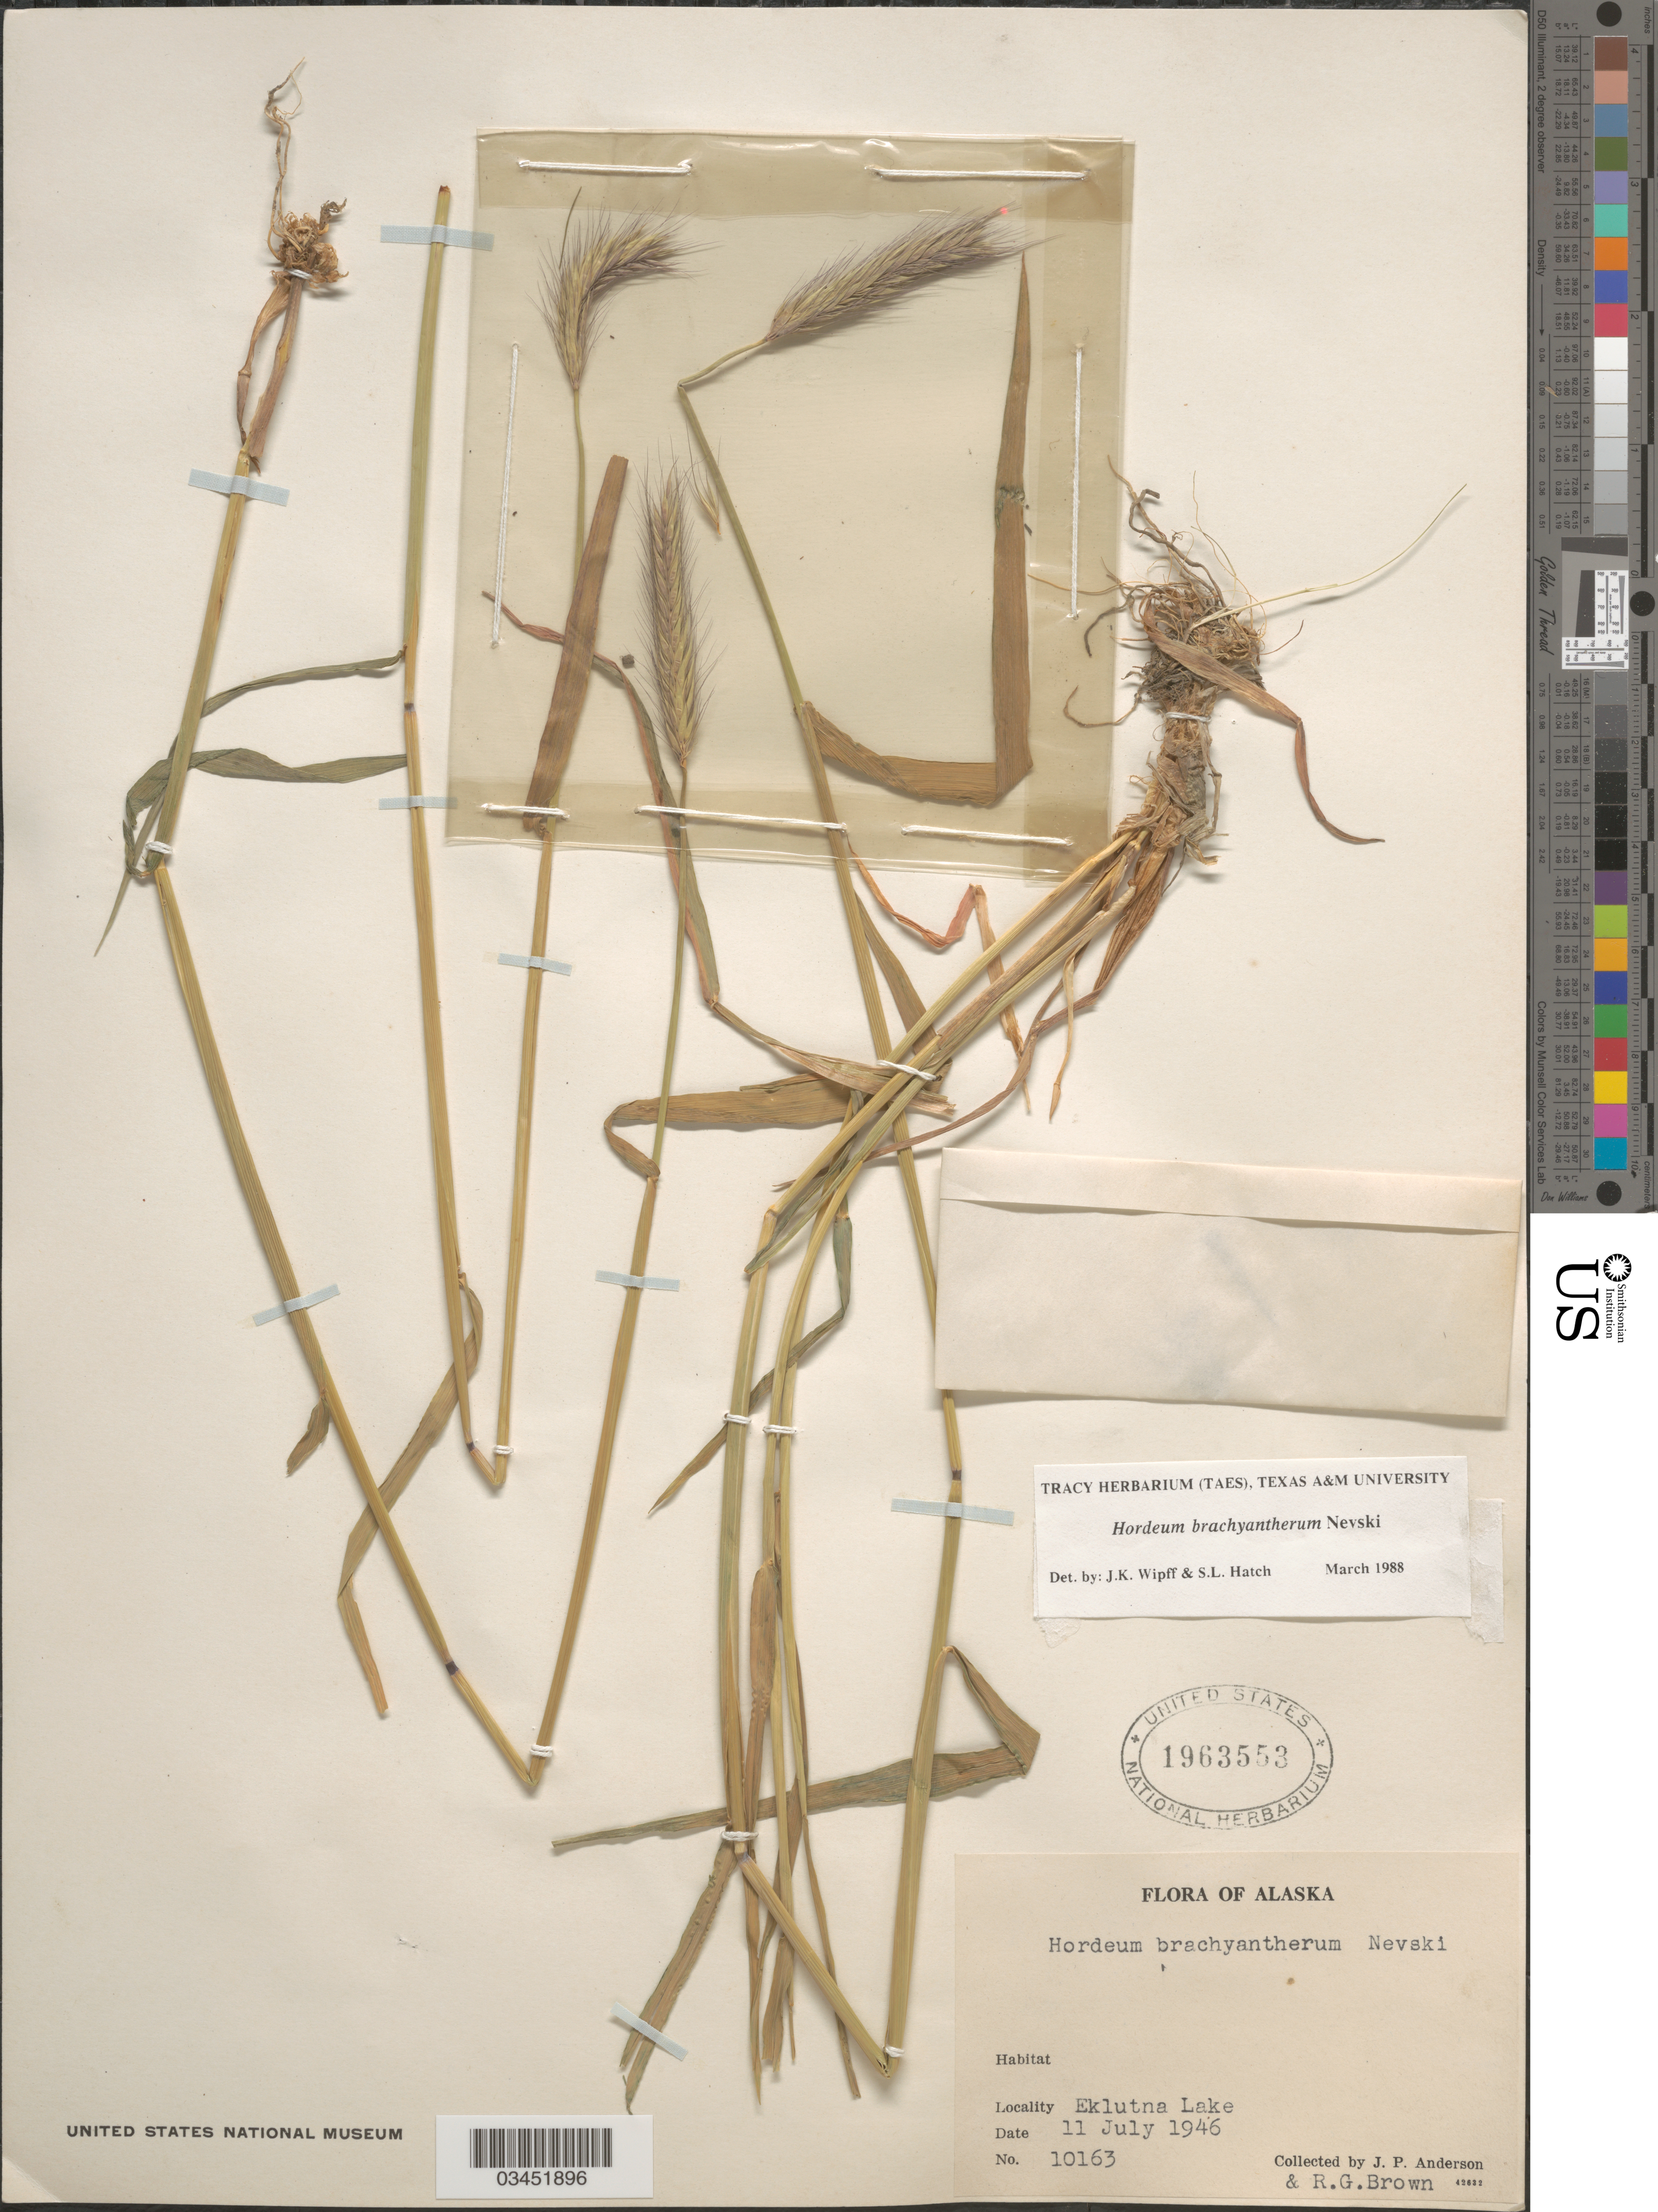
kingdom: Plantae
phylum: Tracheophyta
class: Liliopsida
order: Poales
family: Poaceae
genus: Hordeum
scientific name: Hordeum brachyantherum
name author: Nevski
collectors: J. P. Anderson & R. G. Brown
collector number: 10163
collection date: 1946-07-11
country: United States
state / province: Alaska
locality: Eklutna Lake.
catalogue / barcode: US 1963553